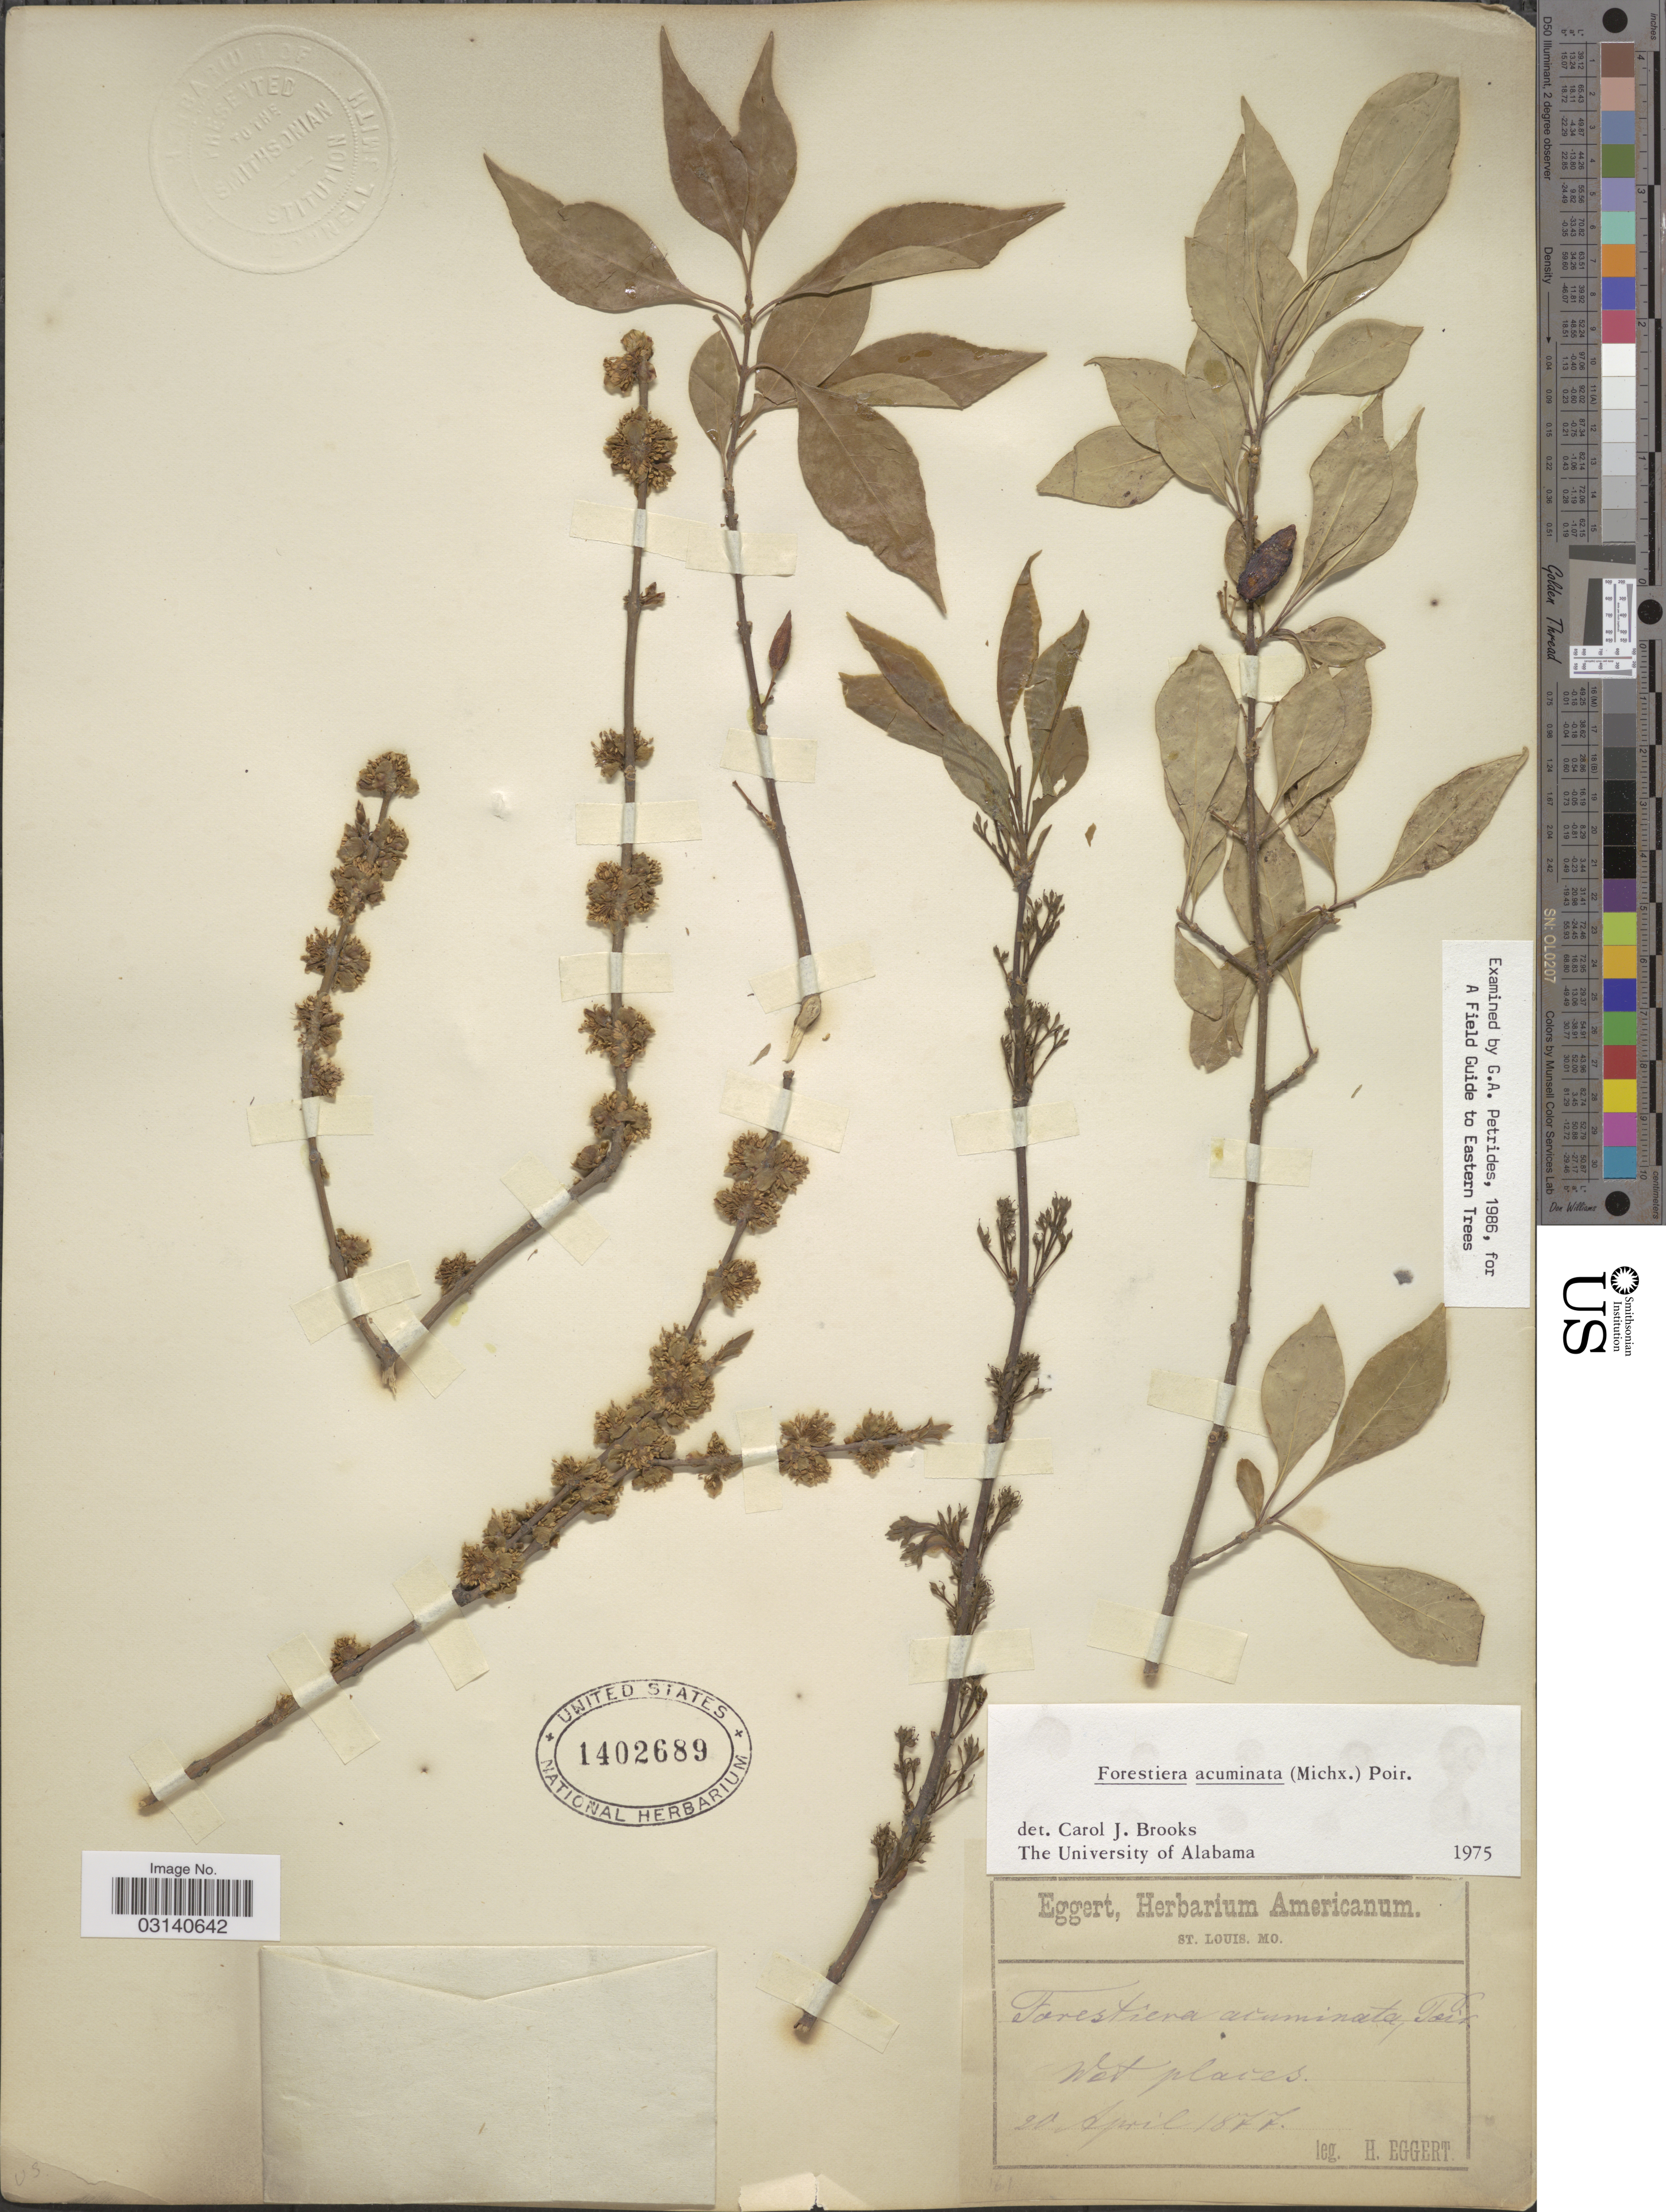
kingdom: Plantae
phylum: Tracheophyta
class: Magnoliopsida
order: Lamiales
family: Oleaceae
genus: Forestiera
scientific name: Forestiera acuminata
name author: (Michx.) Poir.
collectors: H. Eggert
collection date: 1877-04-20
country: United States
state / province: Missouri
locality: Wet places.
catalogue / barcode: US 1402689